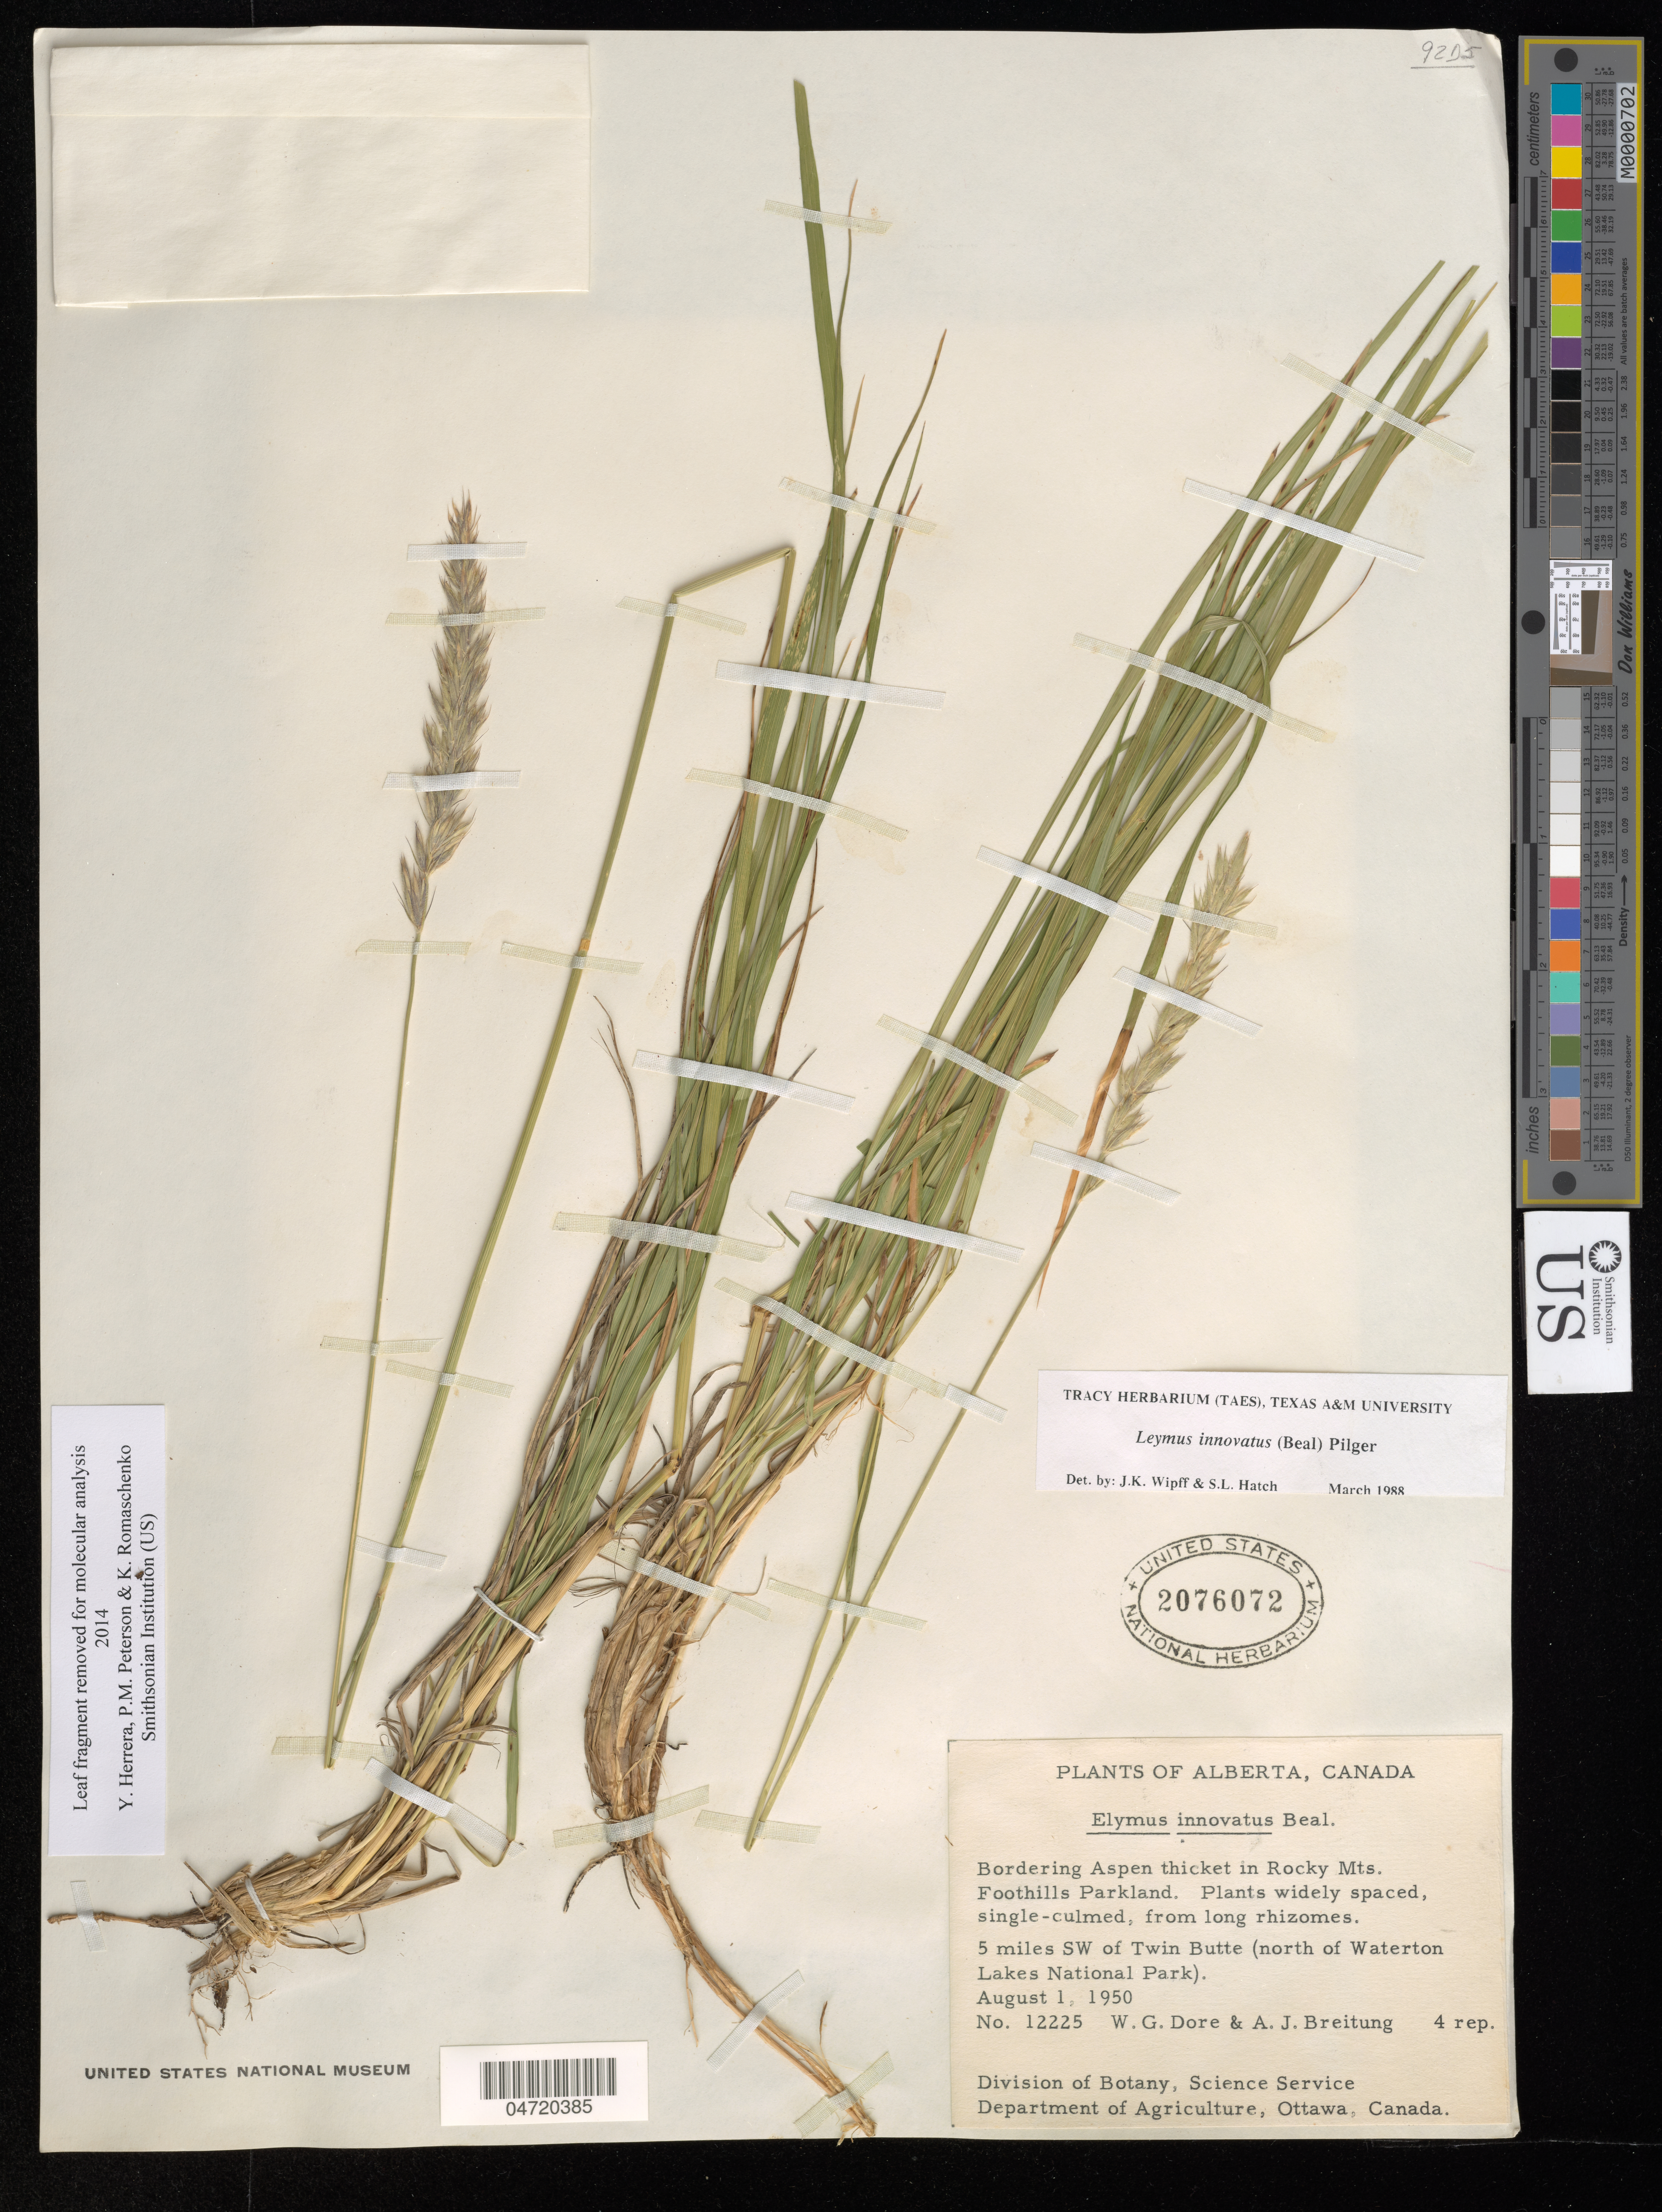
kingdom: Plantae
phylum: Tracheophyta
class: Liliopsida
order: Poales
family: Poaceae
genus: Leymus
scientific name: Leymus innovatus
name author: (W.J. Beal) Pilg.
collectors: W. Dore & A. Breitung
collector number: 12225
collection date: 1950-08-01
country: Canada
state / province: Alberta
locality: Bordering Aspen thicket in Rocky Mts. Foothills Parkland. 5 miles SW of Twin Butte (north of Waterton Lakes National Park).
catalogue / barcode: US 2076072